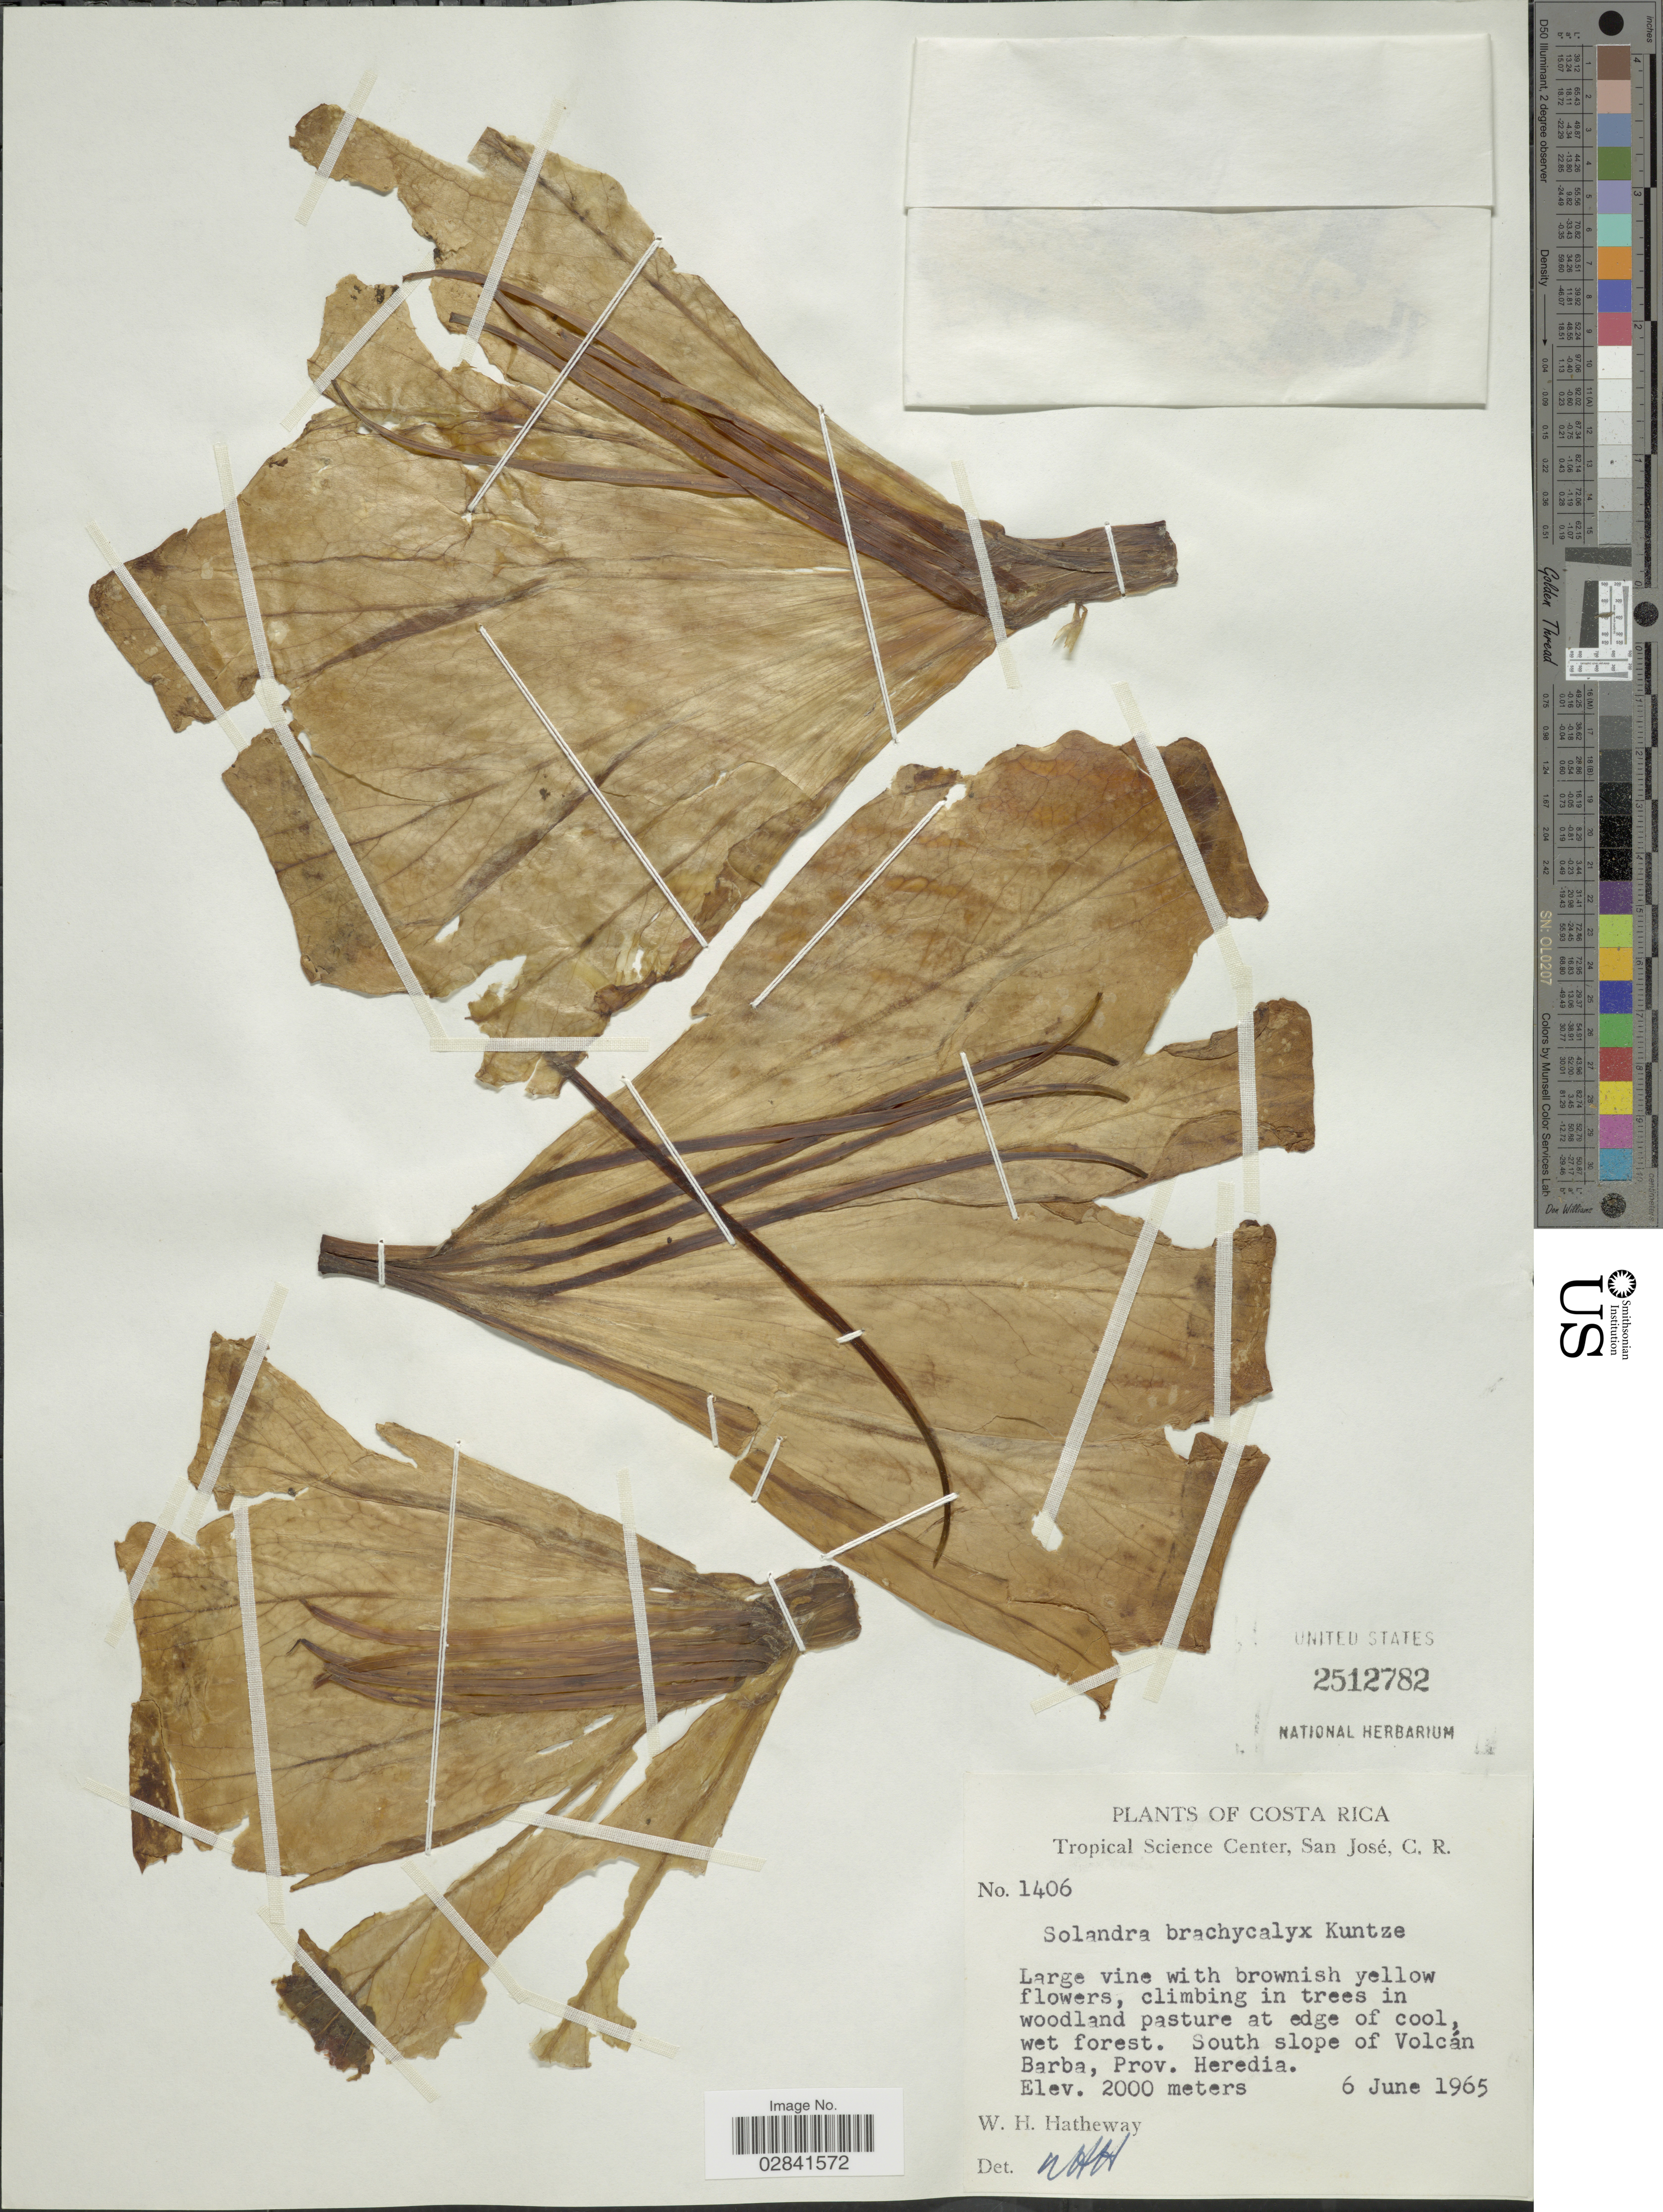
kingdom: Plantae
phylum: Tracheophyta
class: Magnoliopsida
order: Solanales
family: Solanaceae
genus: Solandra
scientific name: Solandra brachycalyx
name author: Kuntze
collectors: W. H. Hatheway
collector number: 1406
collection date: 1965-06-06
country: Costa Rica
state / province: Heredia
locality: South slope of Volcán Barba.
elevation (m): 2000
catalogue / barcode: US 2512782